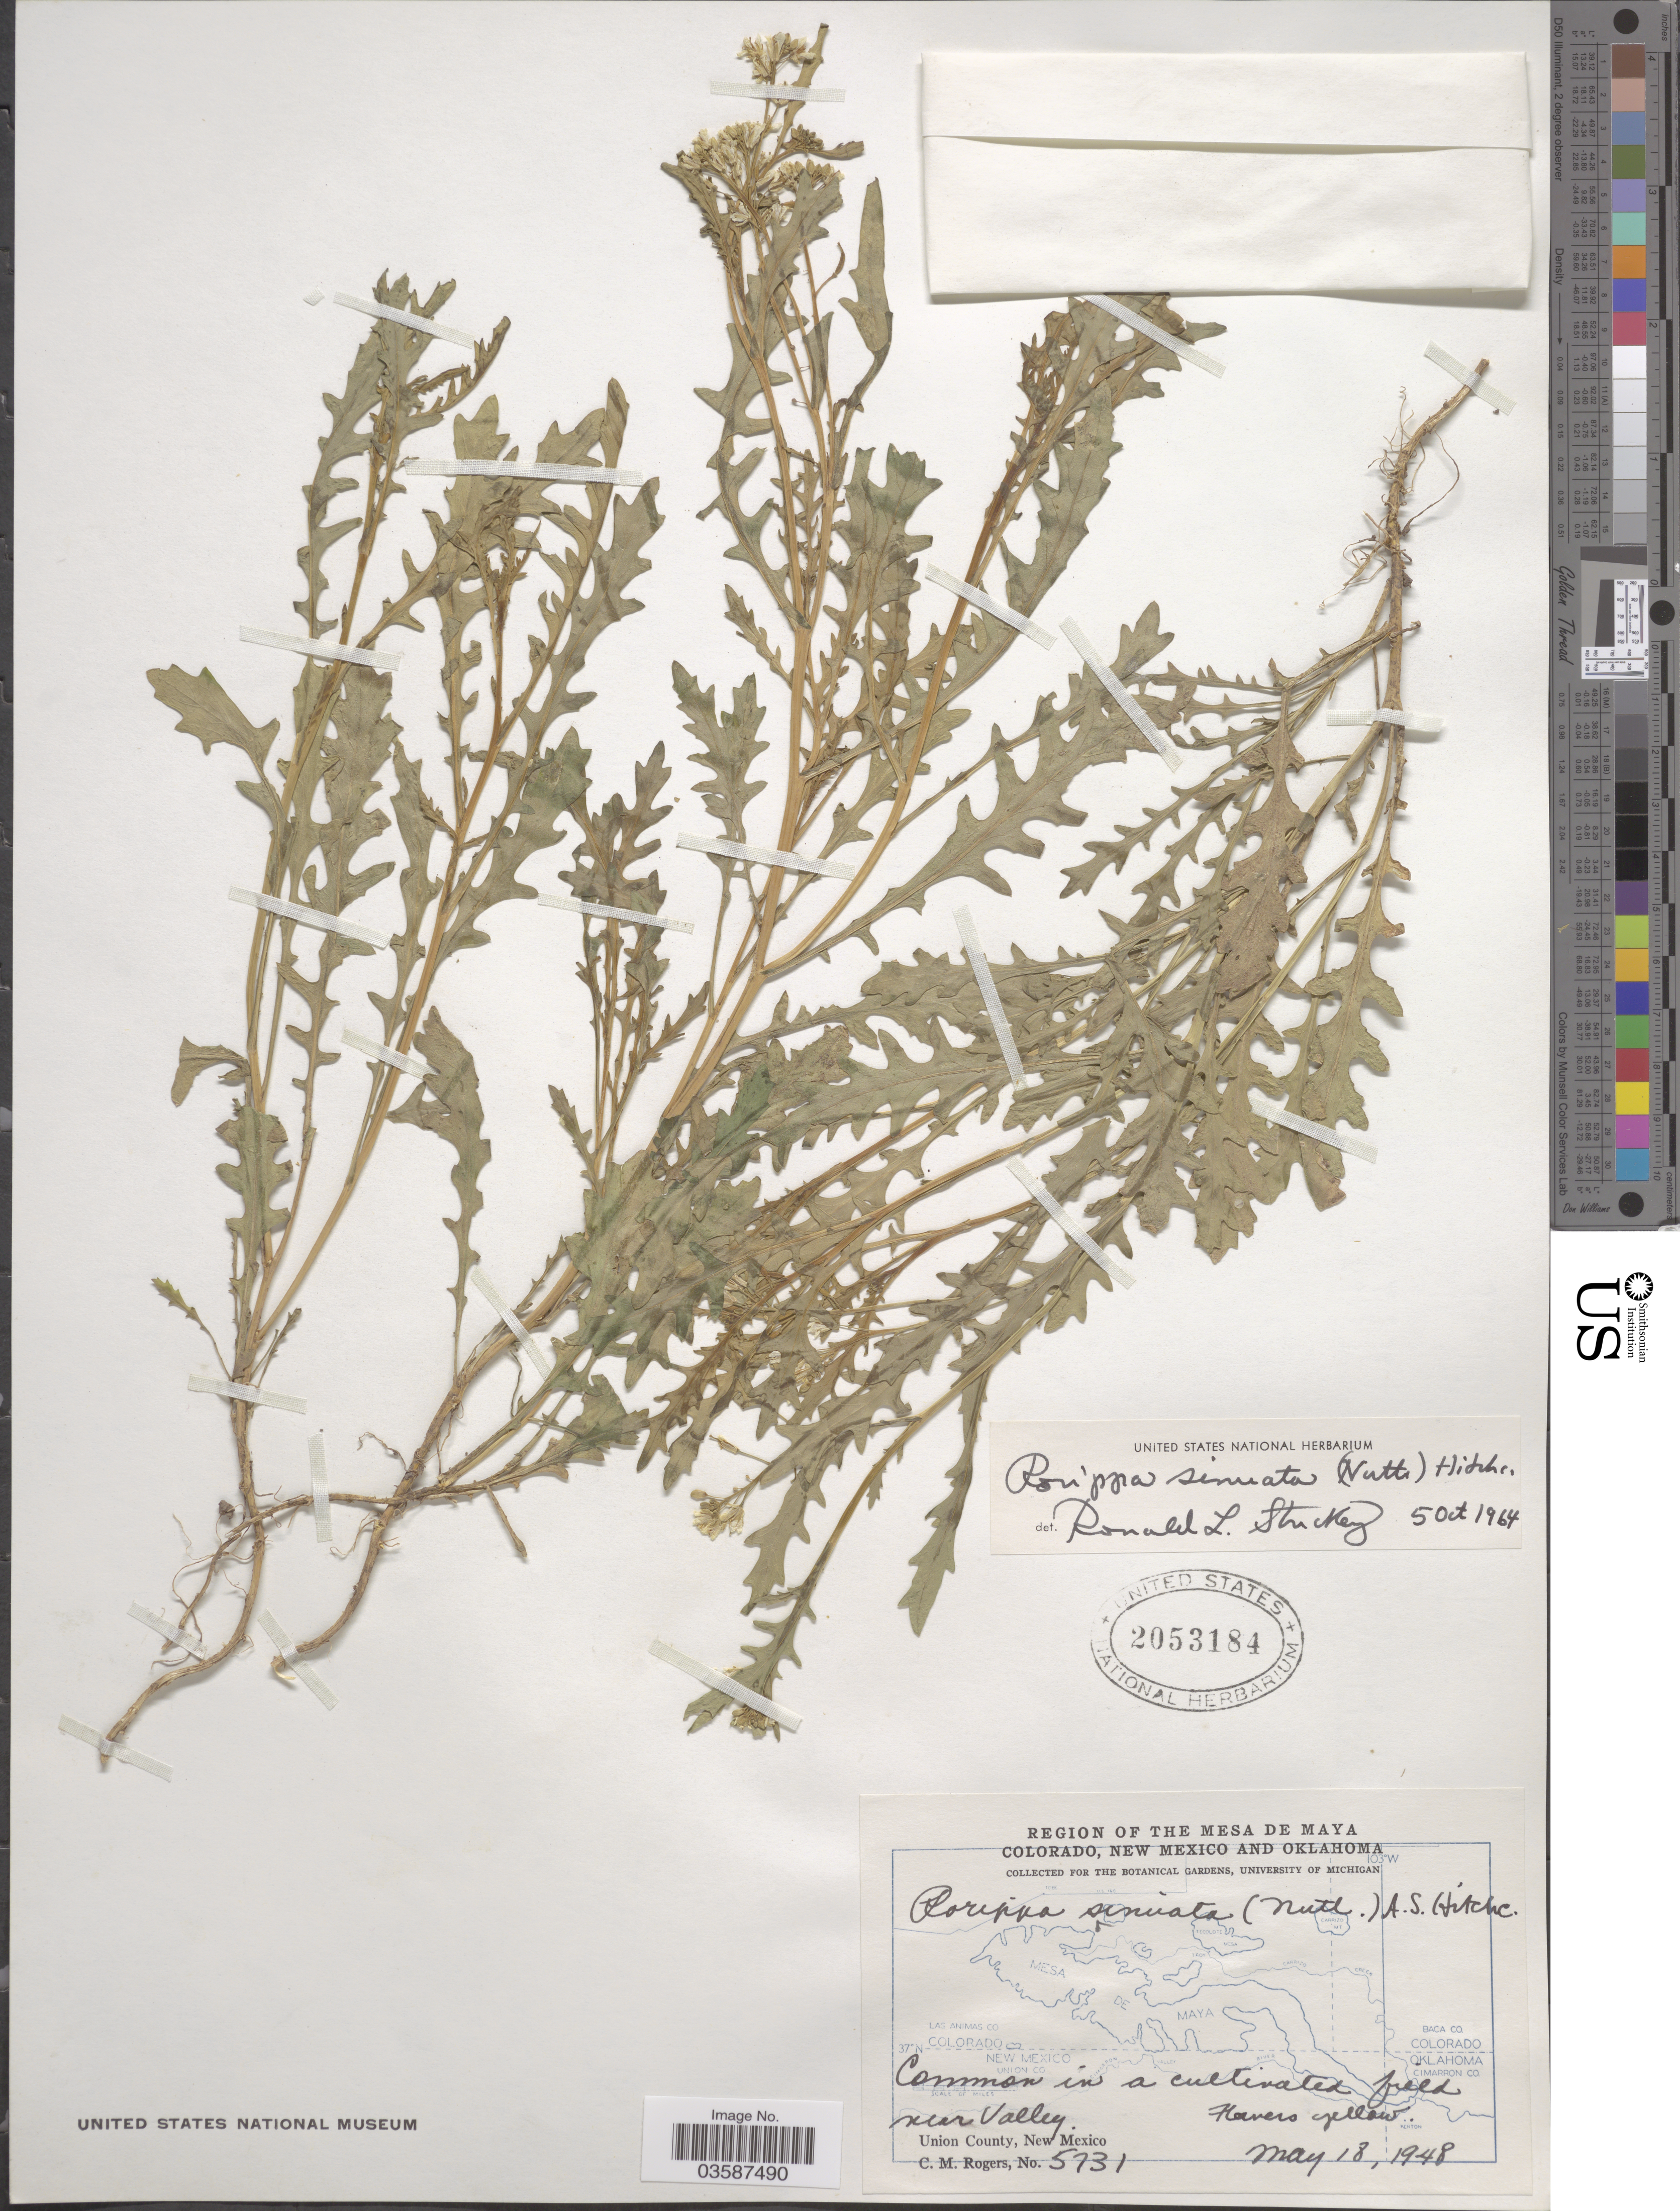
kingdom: Plantae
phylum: Tracheophyta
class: Magnoliopsida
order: Brassicales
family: Brassicaceae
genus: Rorippa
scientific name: Rorippa sinuata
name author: (Nutt.) Hitchc.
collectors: C. M. Rogers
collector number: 5731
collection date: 1948-05-18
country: United States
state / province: New Mexico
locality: Common in a cultivated field near Valley. Union County.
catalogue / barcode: US 2053184